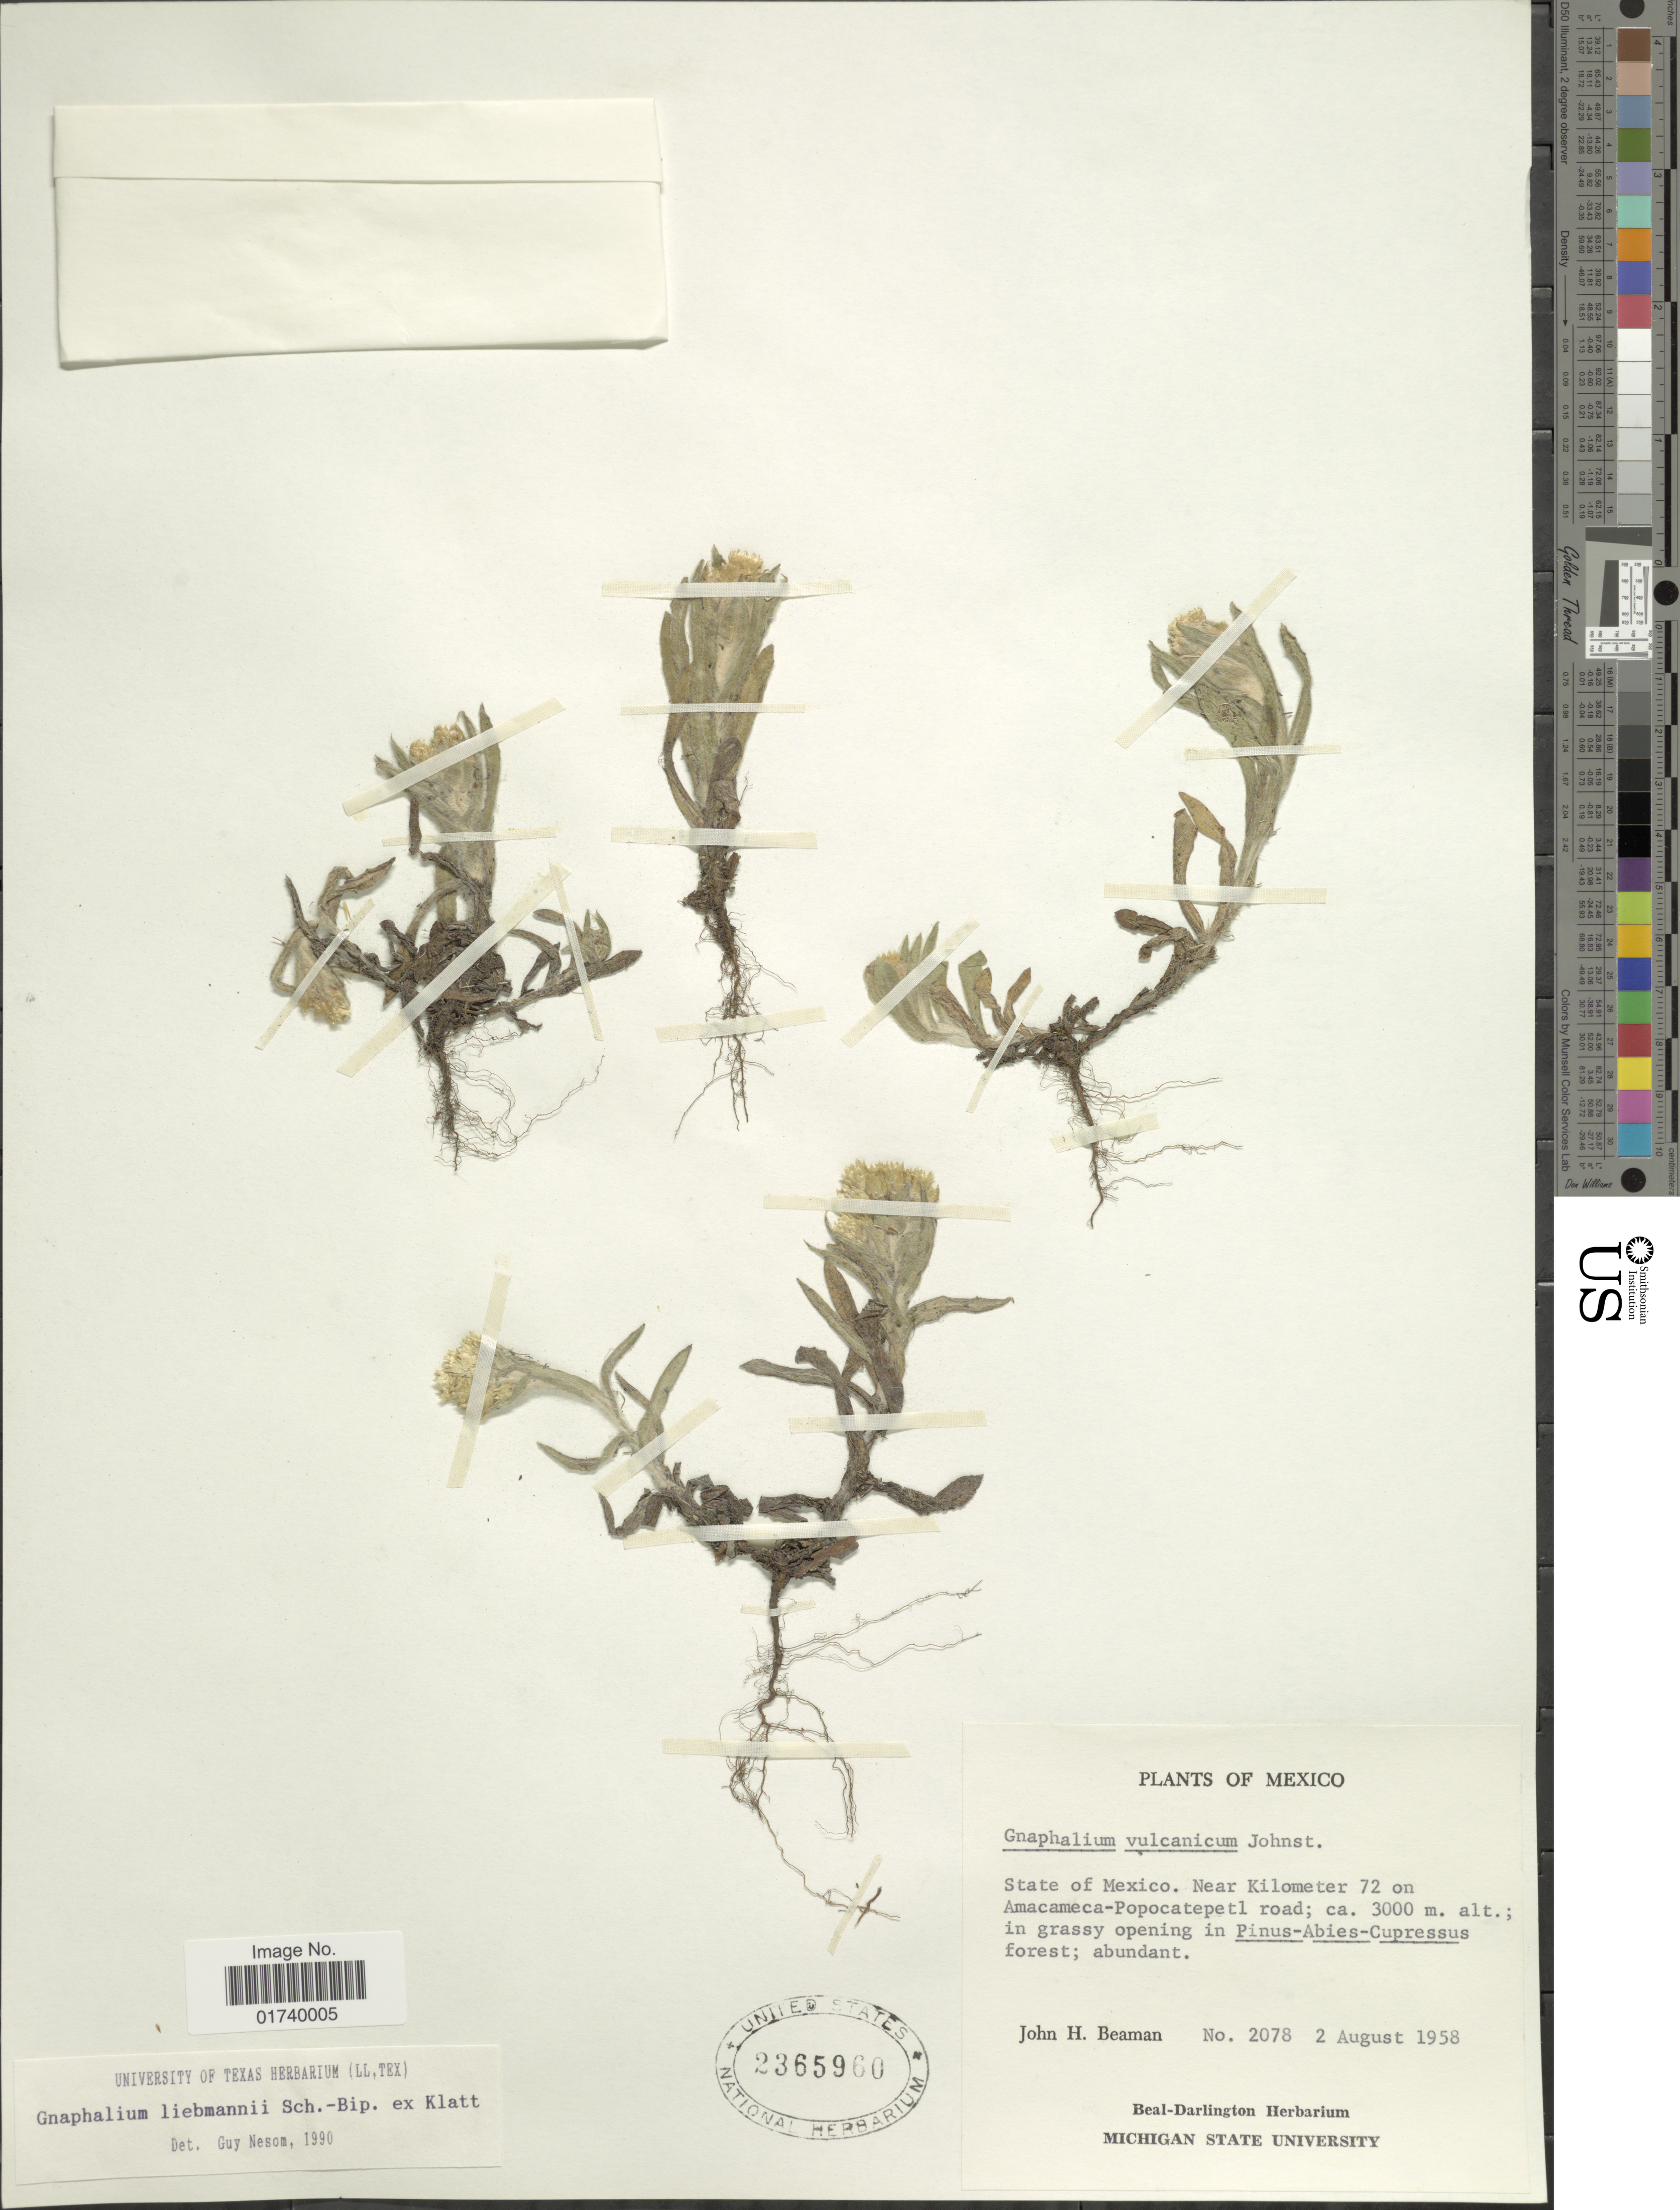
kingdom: Plantae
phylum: Tracheophyta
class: Magnoliopsida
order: Asterales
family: Asteraceae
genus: Pseudognaphalium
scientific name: Pseudognaphalium liebmannii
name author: (Sch. Bip. ex Klatt) Anderb.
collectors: J. H. Beaman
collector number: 2078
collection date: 1958-08-02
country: Mexico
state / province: México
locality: State of Mexico, Near Kilometer 72 on Amacameca - Popocatepetl road.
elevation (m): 3000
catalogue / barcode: US 2365960